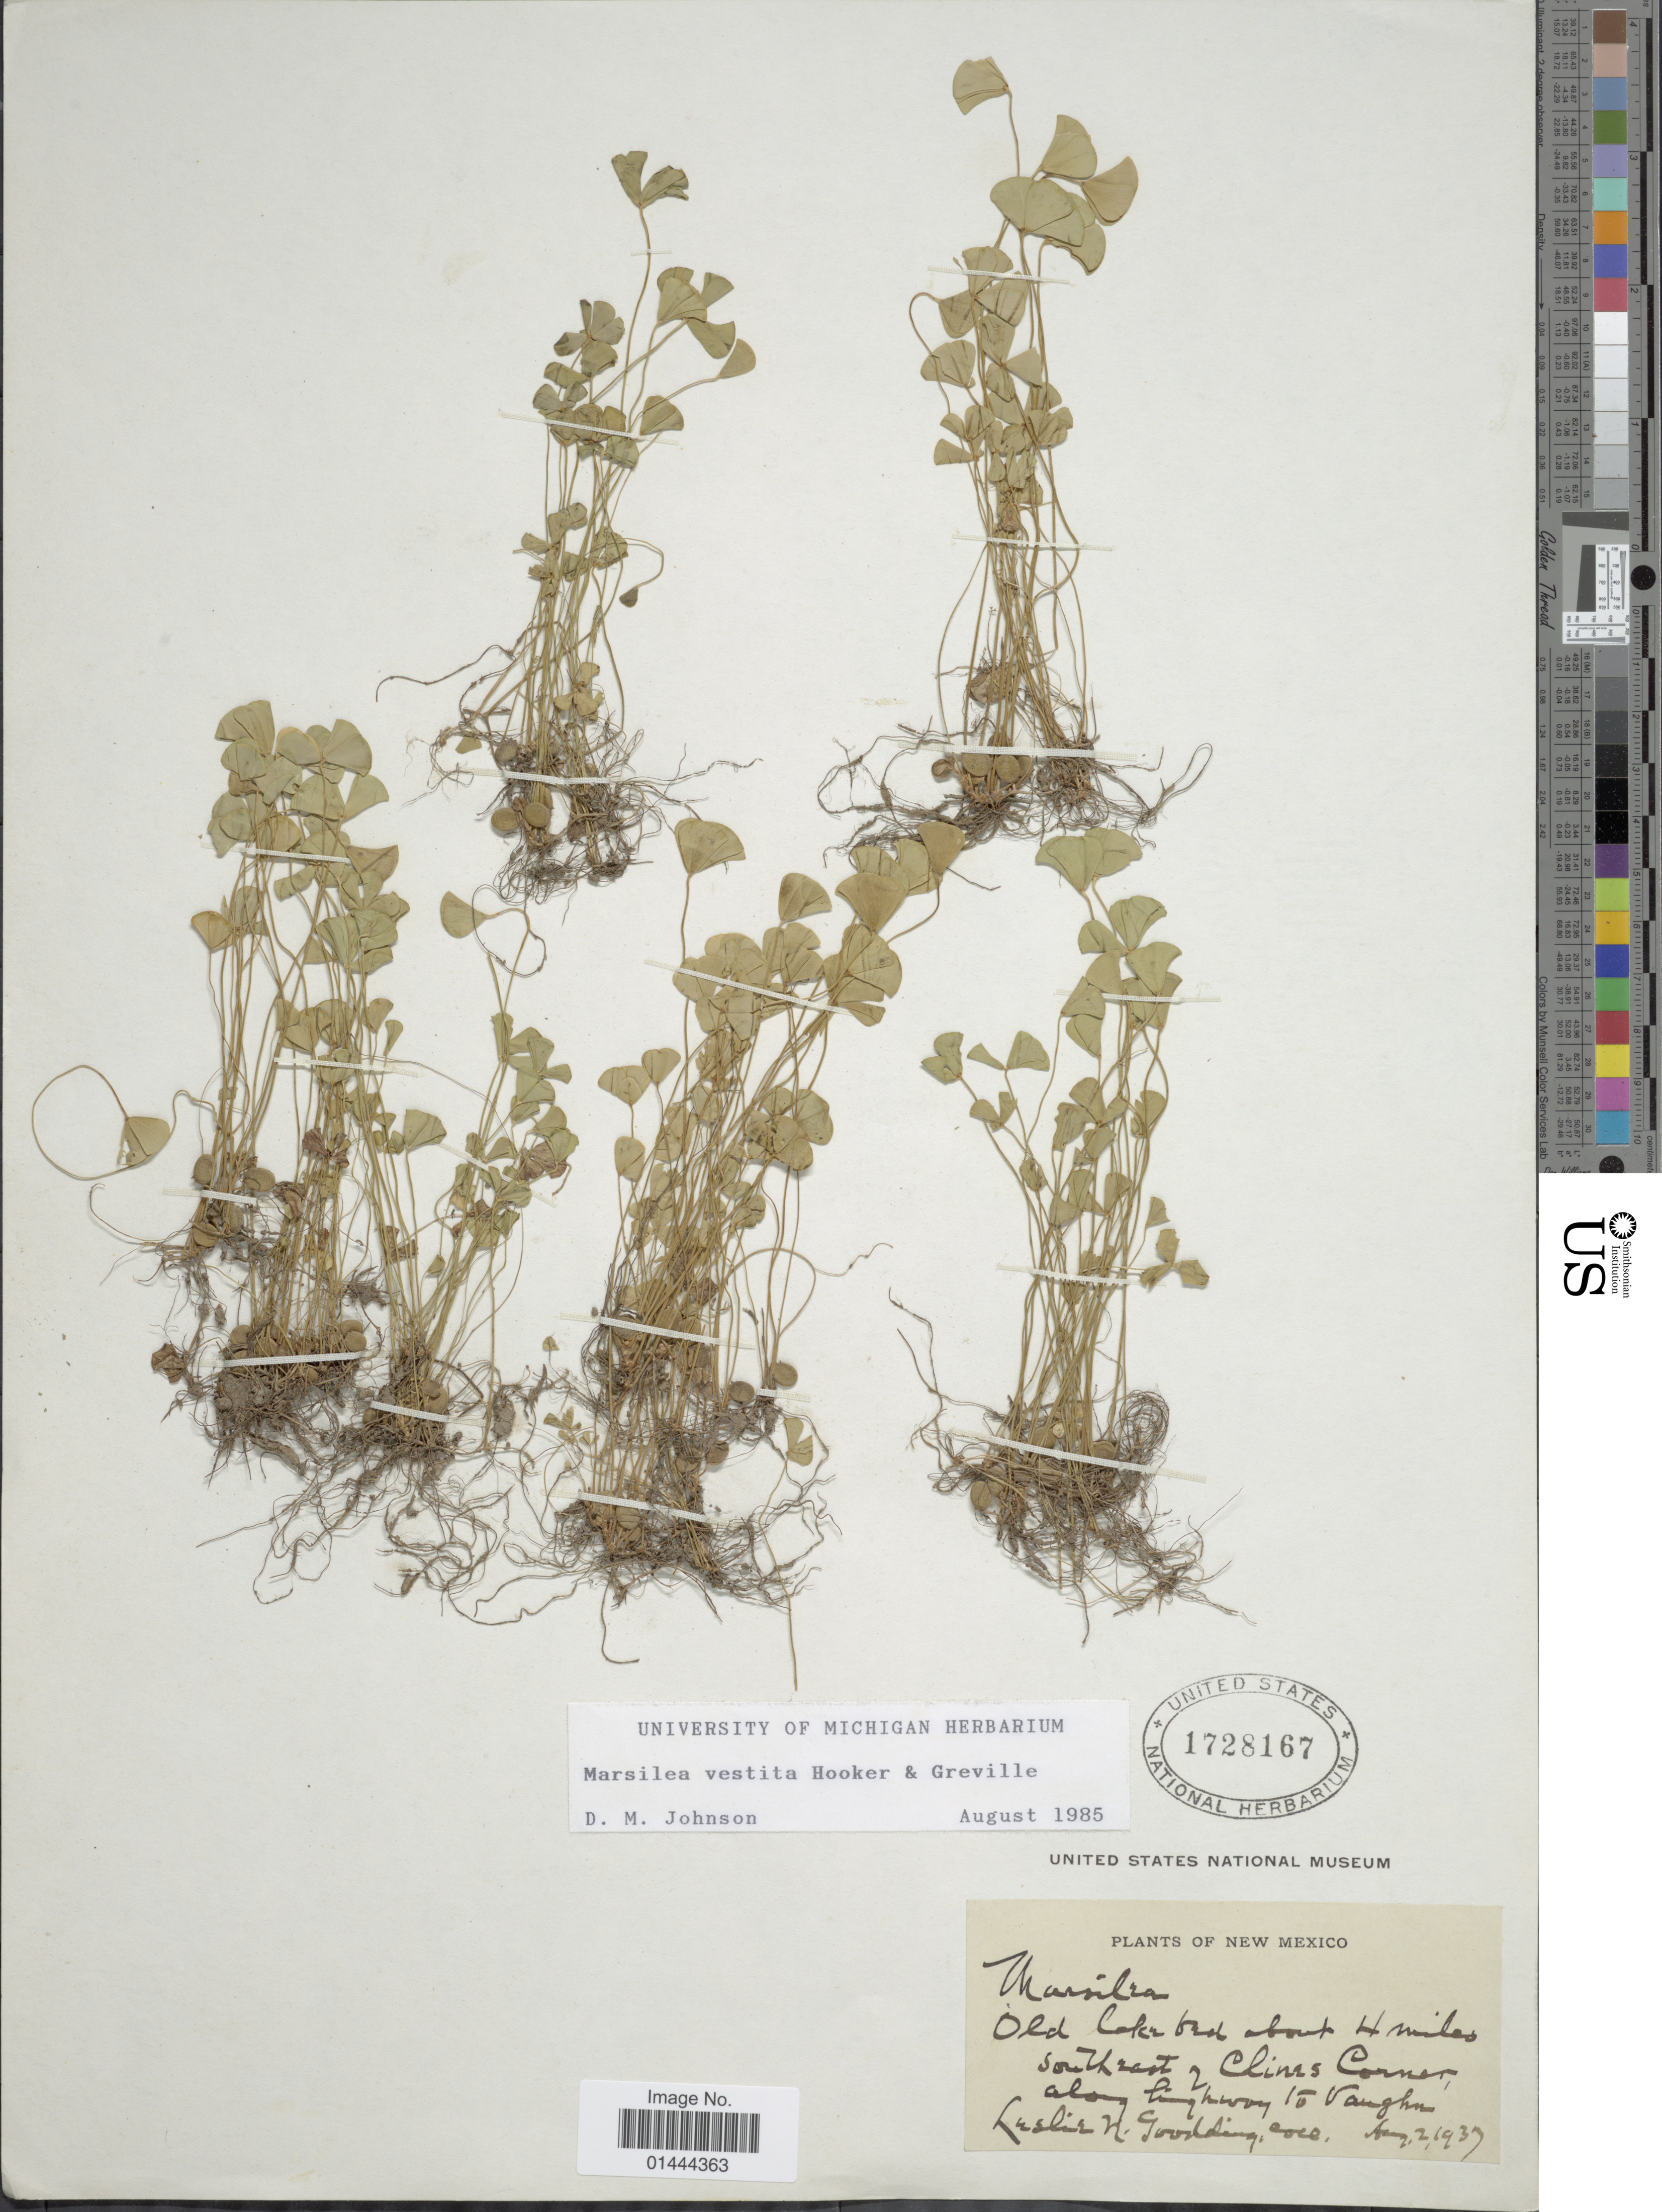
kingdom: Plantae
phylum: Tracheophyta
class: Polypodiopsida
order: Salviniales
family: Marsileaceae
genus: Marsilea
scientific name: Marsilea vestita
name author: Hook. & Grev.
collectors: L. N. Goodding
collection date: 1937-08-02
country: United States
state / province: New Mexico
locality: Old lake bed about 4 miles southeast of Clines Corner, along highway to Vaughn.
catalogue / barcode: US 1728167